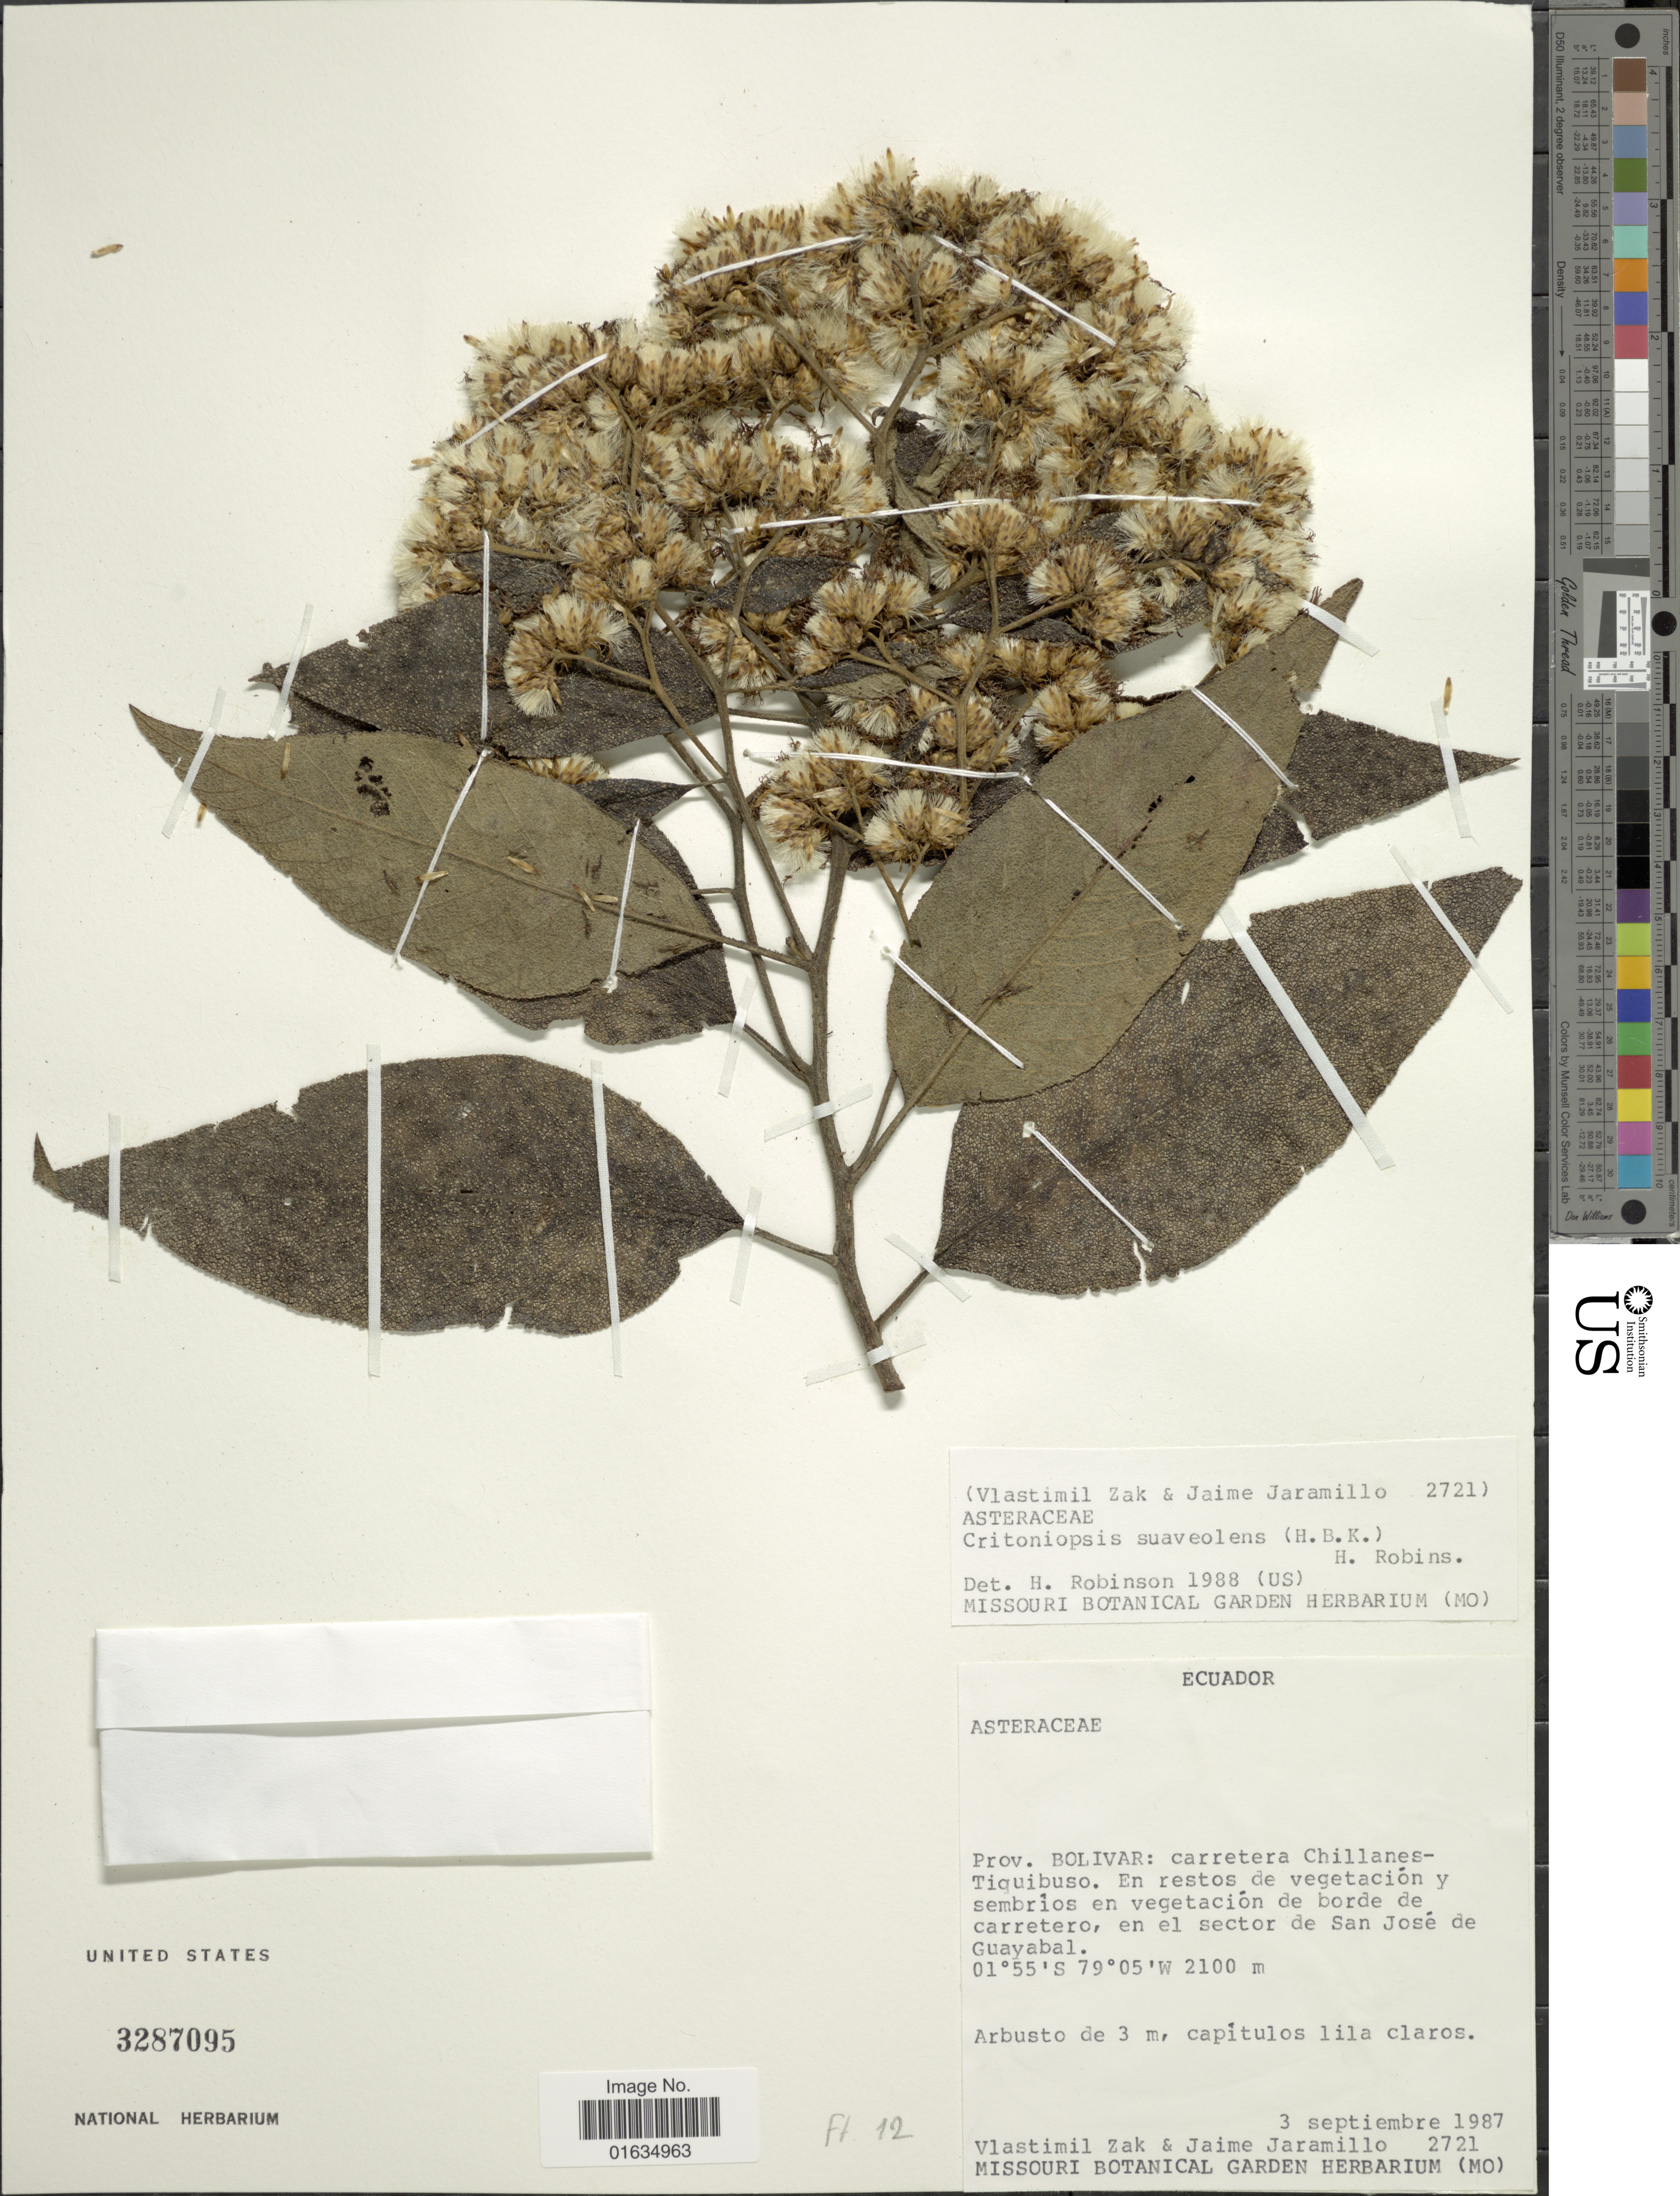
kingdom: Plantae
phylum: Tracheophyta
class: Magnoliopsida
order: Asterales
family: Asteraceae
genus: Critoniopsis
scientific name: Critoniopsis suaveolens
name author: (Kunth) H. Rob.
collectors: V. Zak & J. Jaramillo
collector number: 2721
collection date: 1987-09-03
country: Ecuador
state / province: Bolívar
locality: Prov. Bolivar, carretera Chillanes-Tiquibuso, en el sector de San Jose de Guayabal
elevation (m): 2100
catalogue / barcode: US 3287095